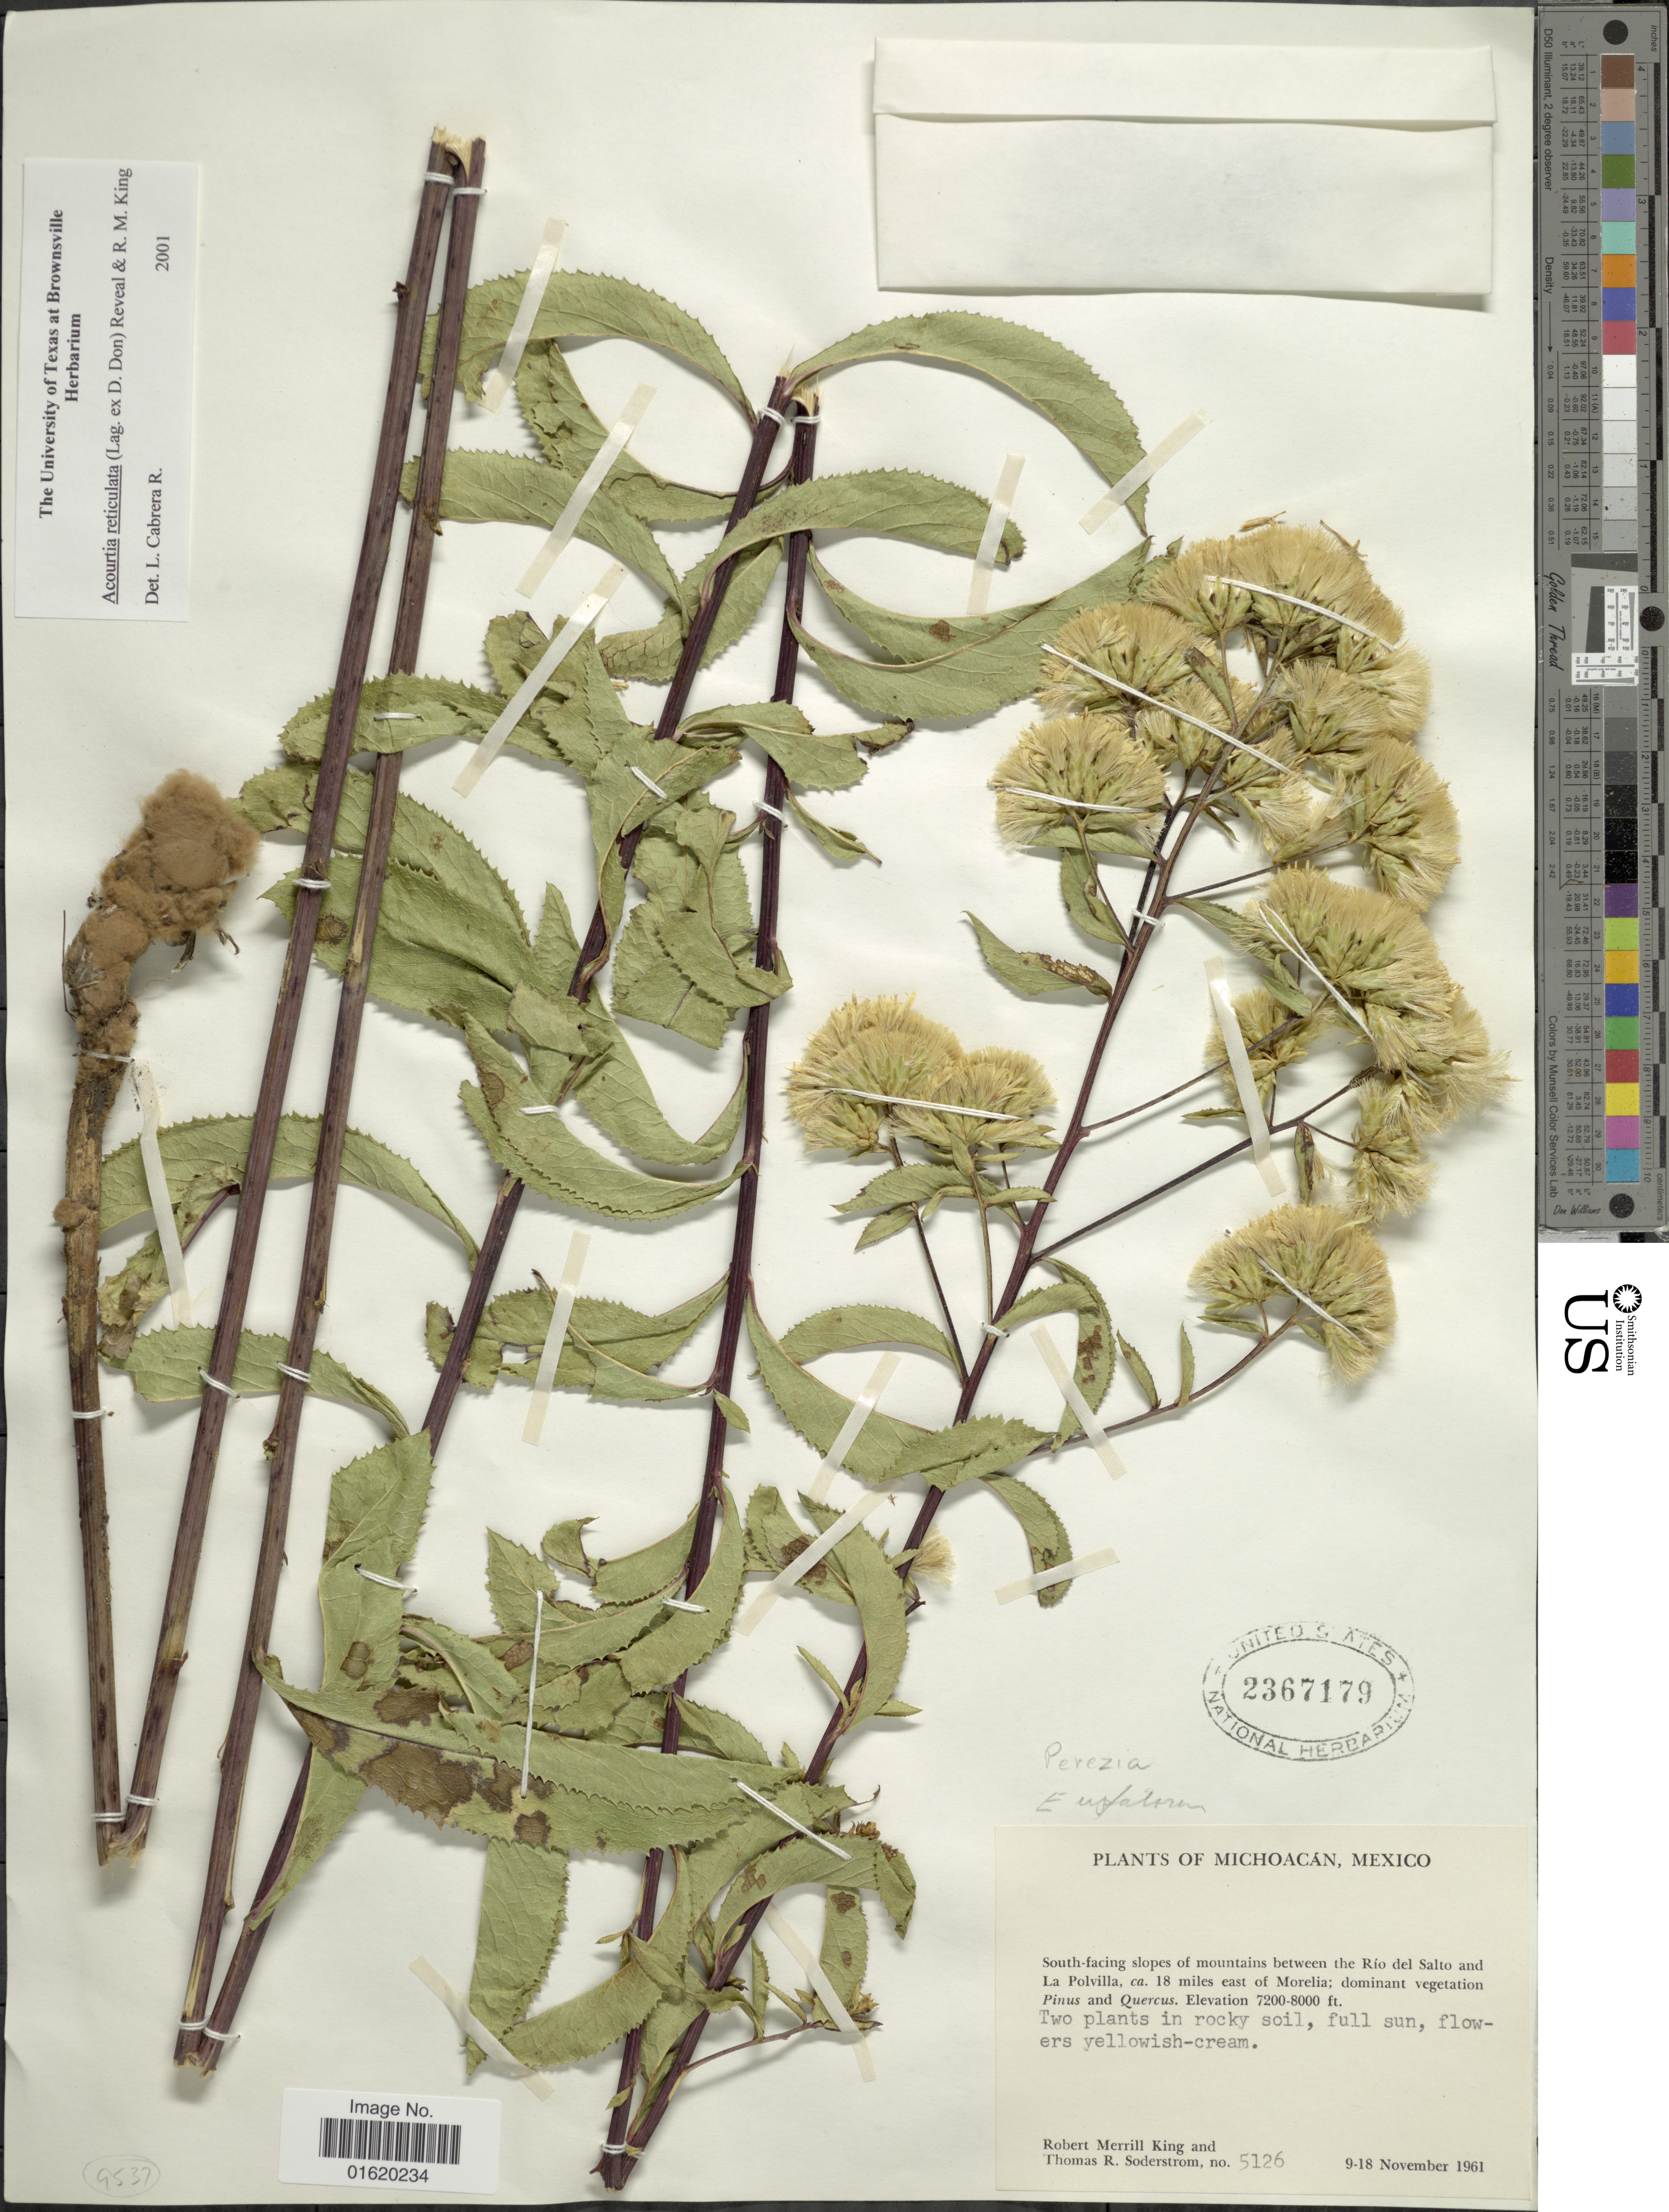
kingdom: Plantae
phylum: Tracheophyta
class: Magnoliopsida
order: Asterales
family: Asteraceae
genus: Acourtia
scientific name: Acourtia reticulata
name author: (Lag. ex D. Don) Reveal & R.M. King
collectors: R. M. King & T. R. Soderstrom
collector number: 5126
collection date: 1961-11-09/1961-11-18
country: Mexico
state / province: Michoacán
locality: South-facing slopes of mountains between the Río del Salto and La Polvilla, ca. 18 miles east of Moreila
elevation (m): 2195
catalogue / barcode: US 2367179